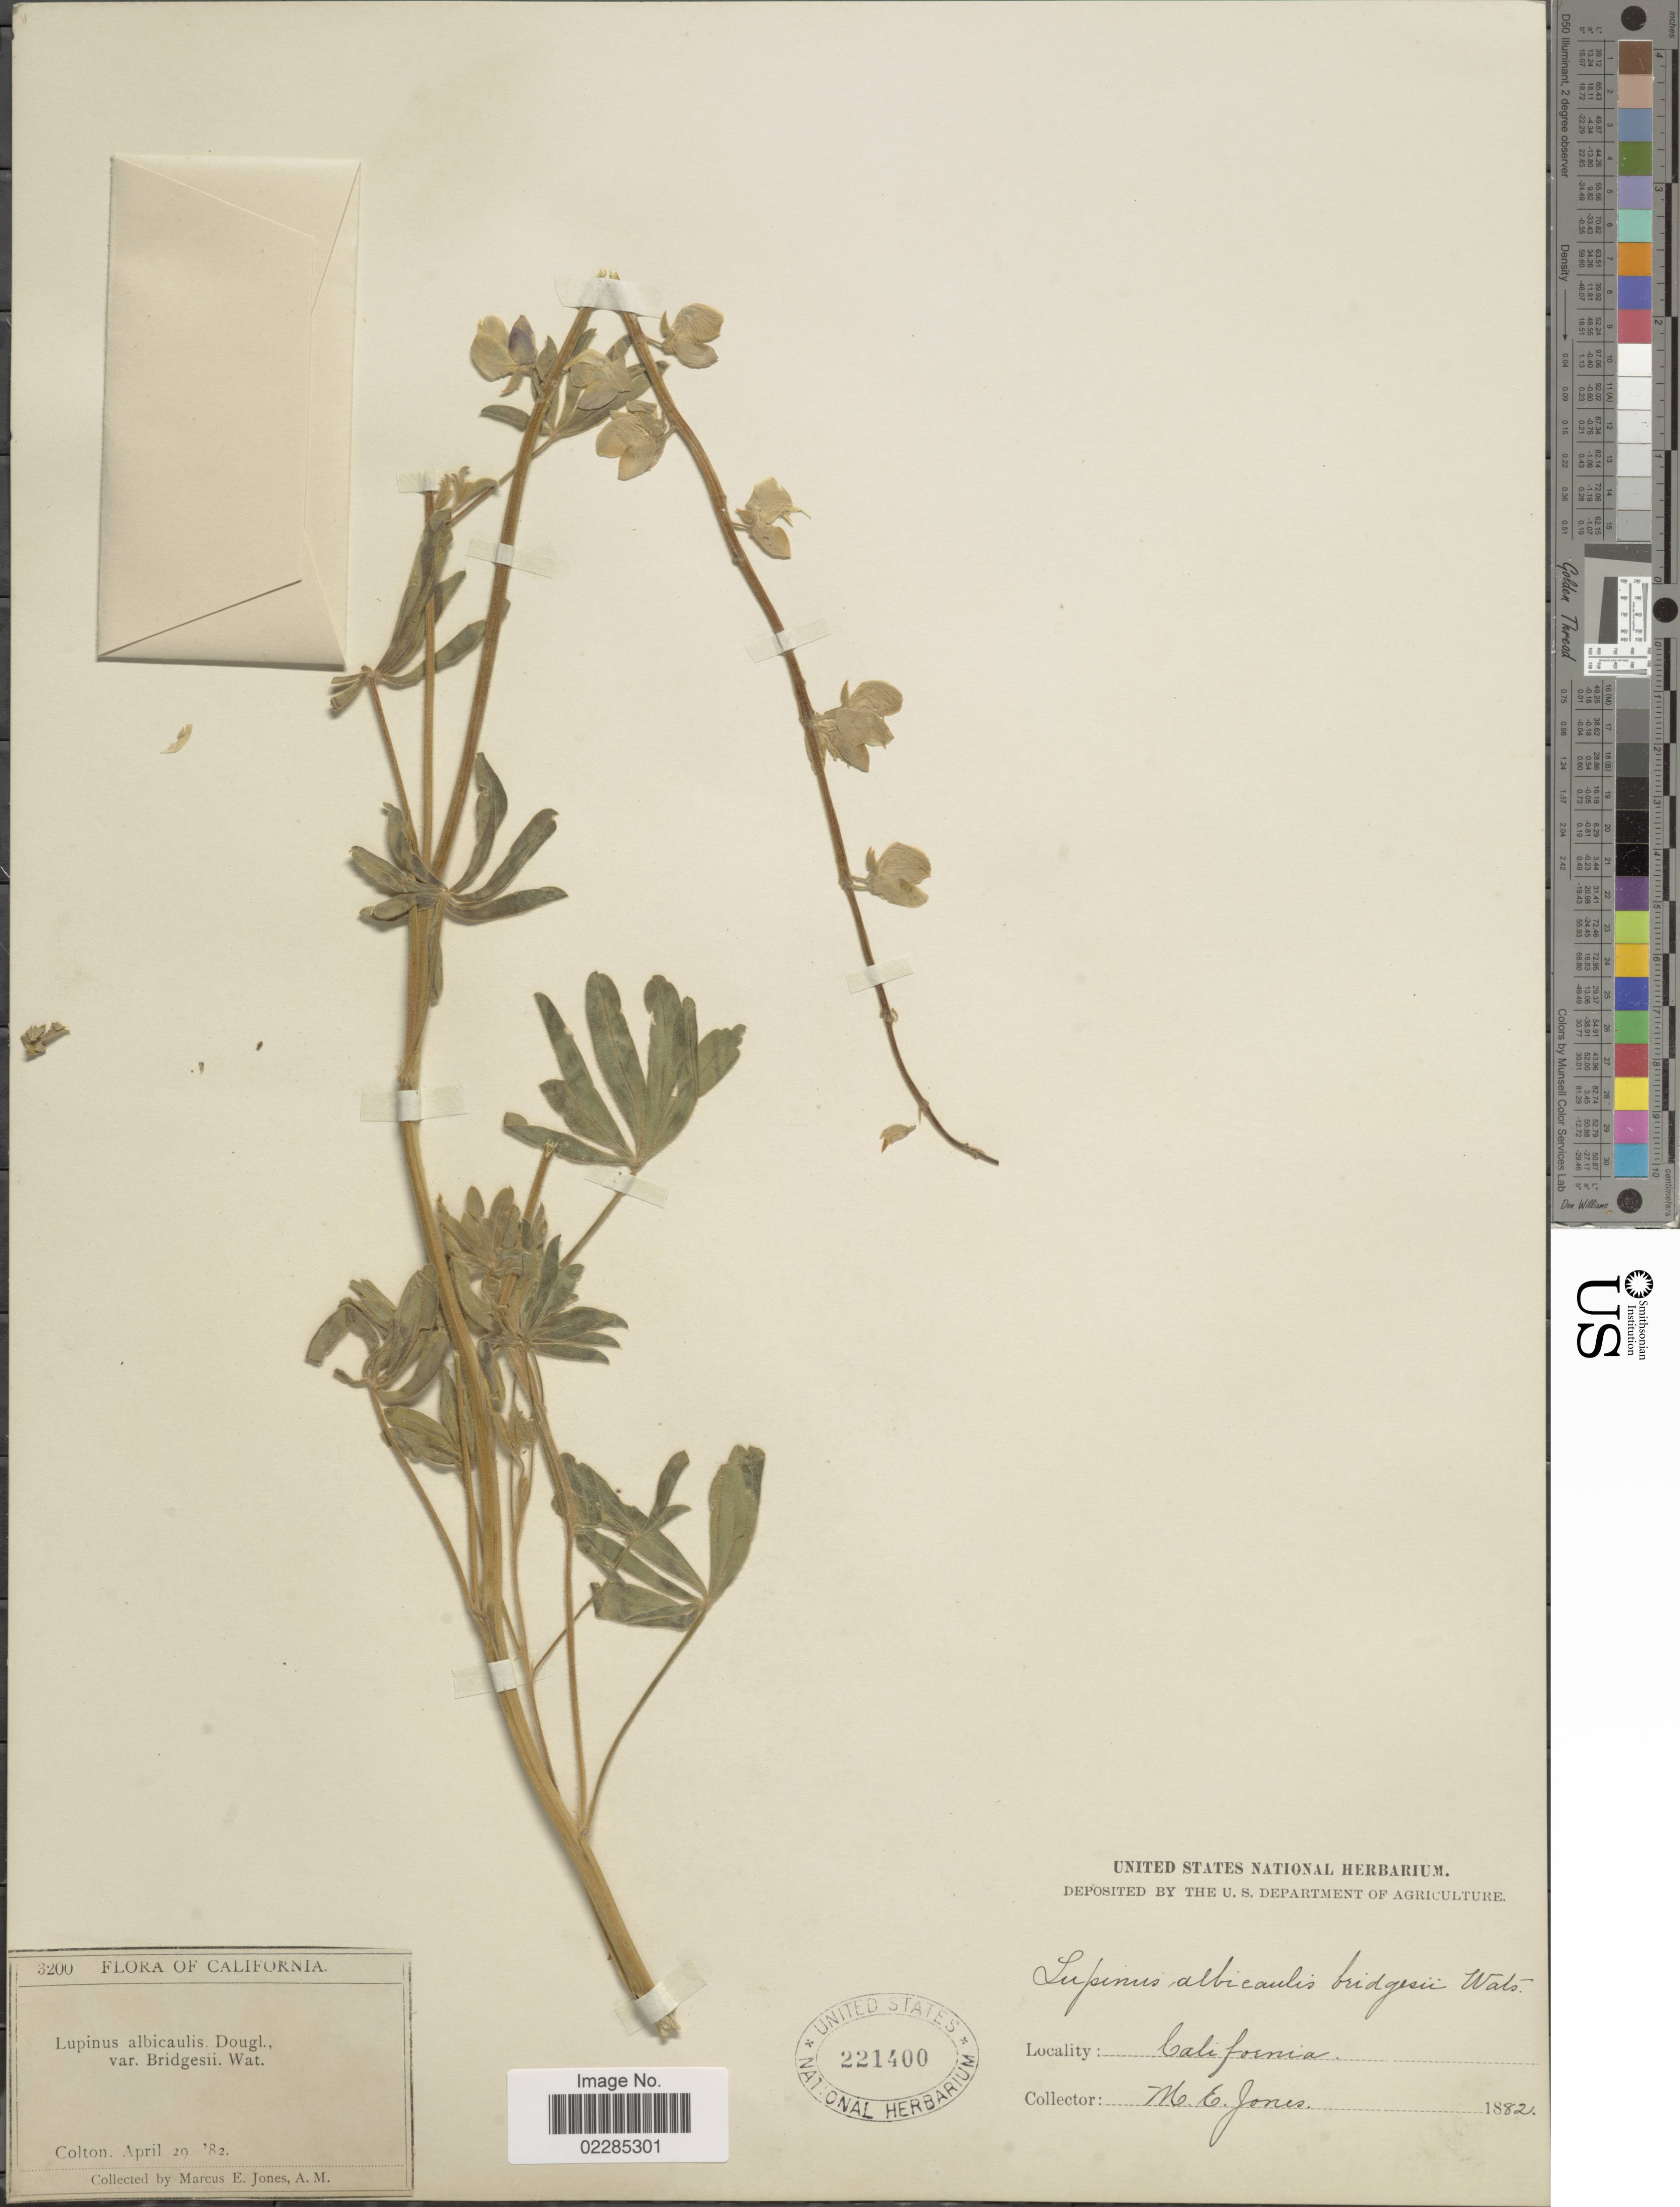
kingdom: Plantae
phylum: Tracheophyta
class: Magnoliopsida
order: Fabales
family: Fabaceae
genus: Lupinus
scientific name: Lupinus formosus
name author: Greene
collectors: M. E. Jones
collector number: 3200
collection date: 1882-04-29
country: United States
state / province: California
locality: Colton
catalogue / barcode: US 221400